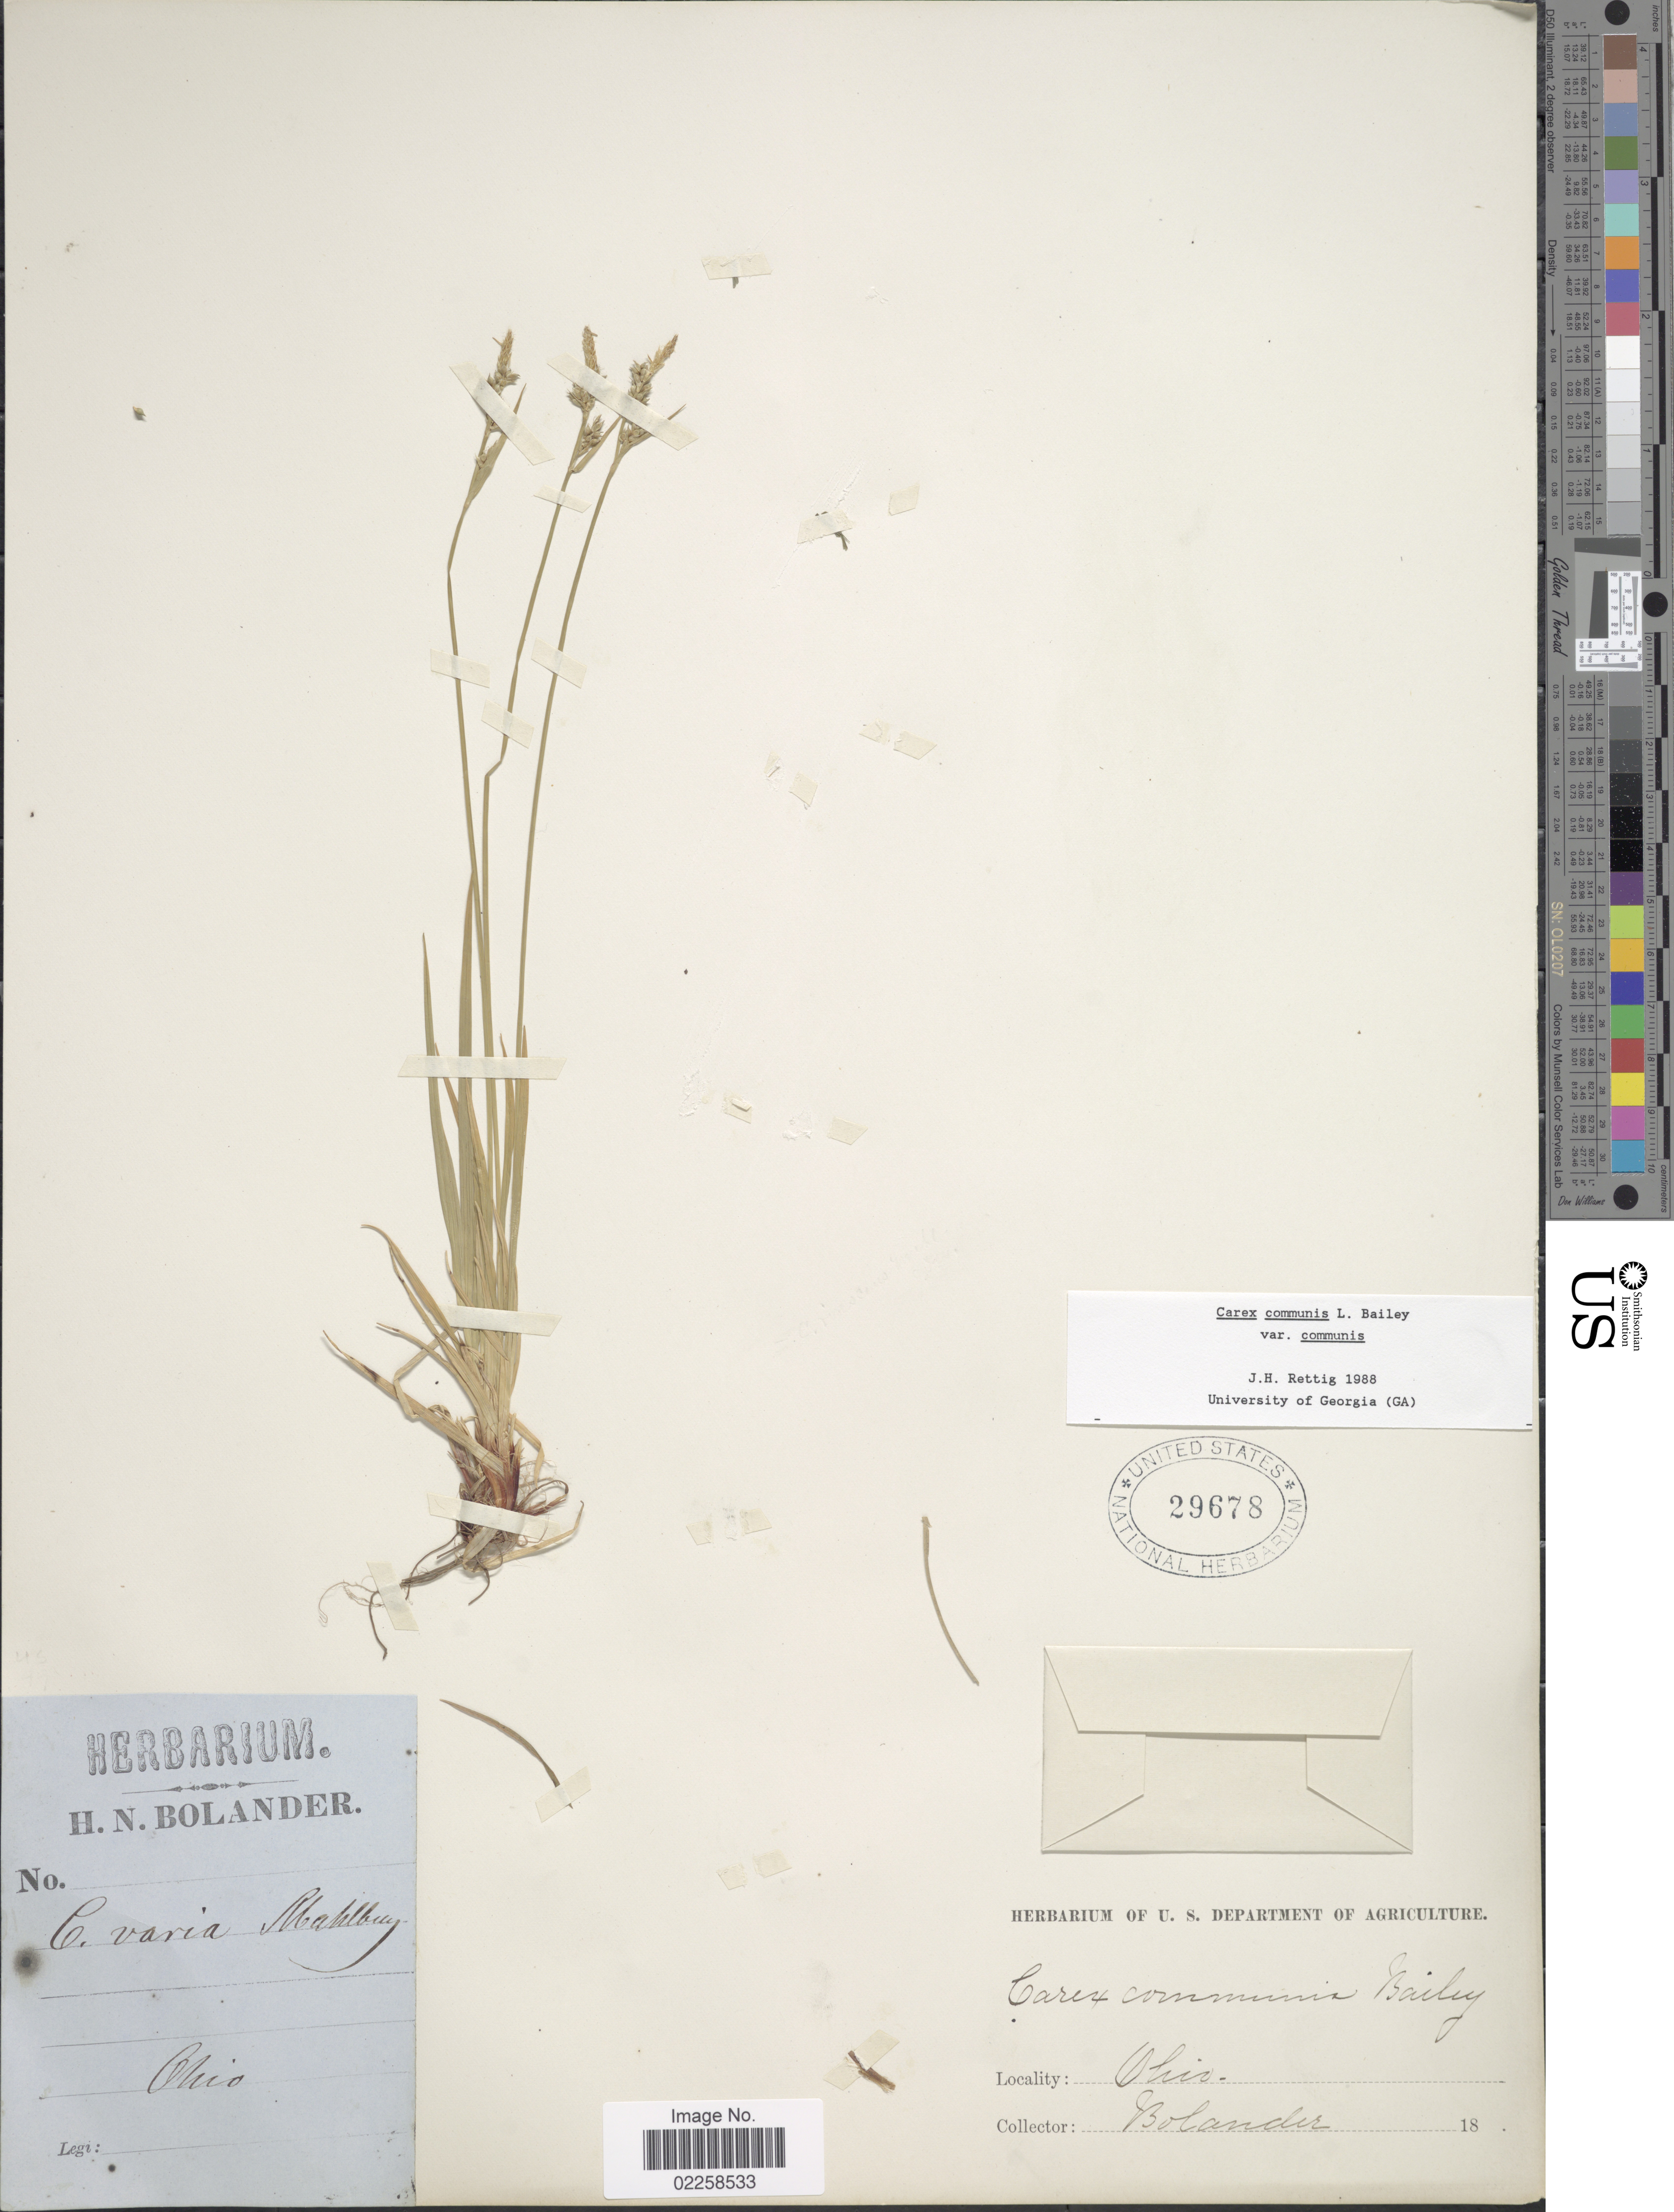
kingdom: Plantae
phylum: Tracheophyta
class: Liliopsida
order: Poales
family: Cyperaceae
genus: Carex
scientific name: Carex communis var. communis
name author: L.H. Bailey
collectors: H. Bolander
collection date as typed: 18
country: United States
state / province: Ohio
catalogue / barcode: US 29678